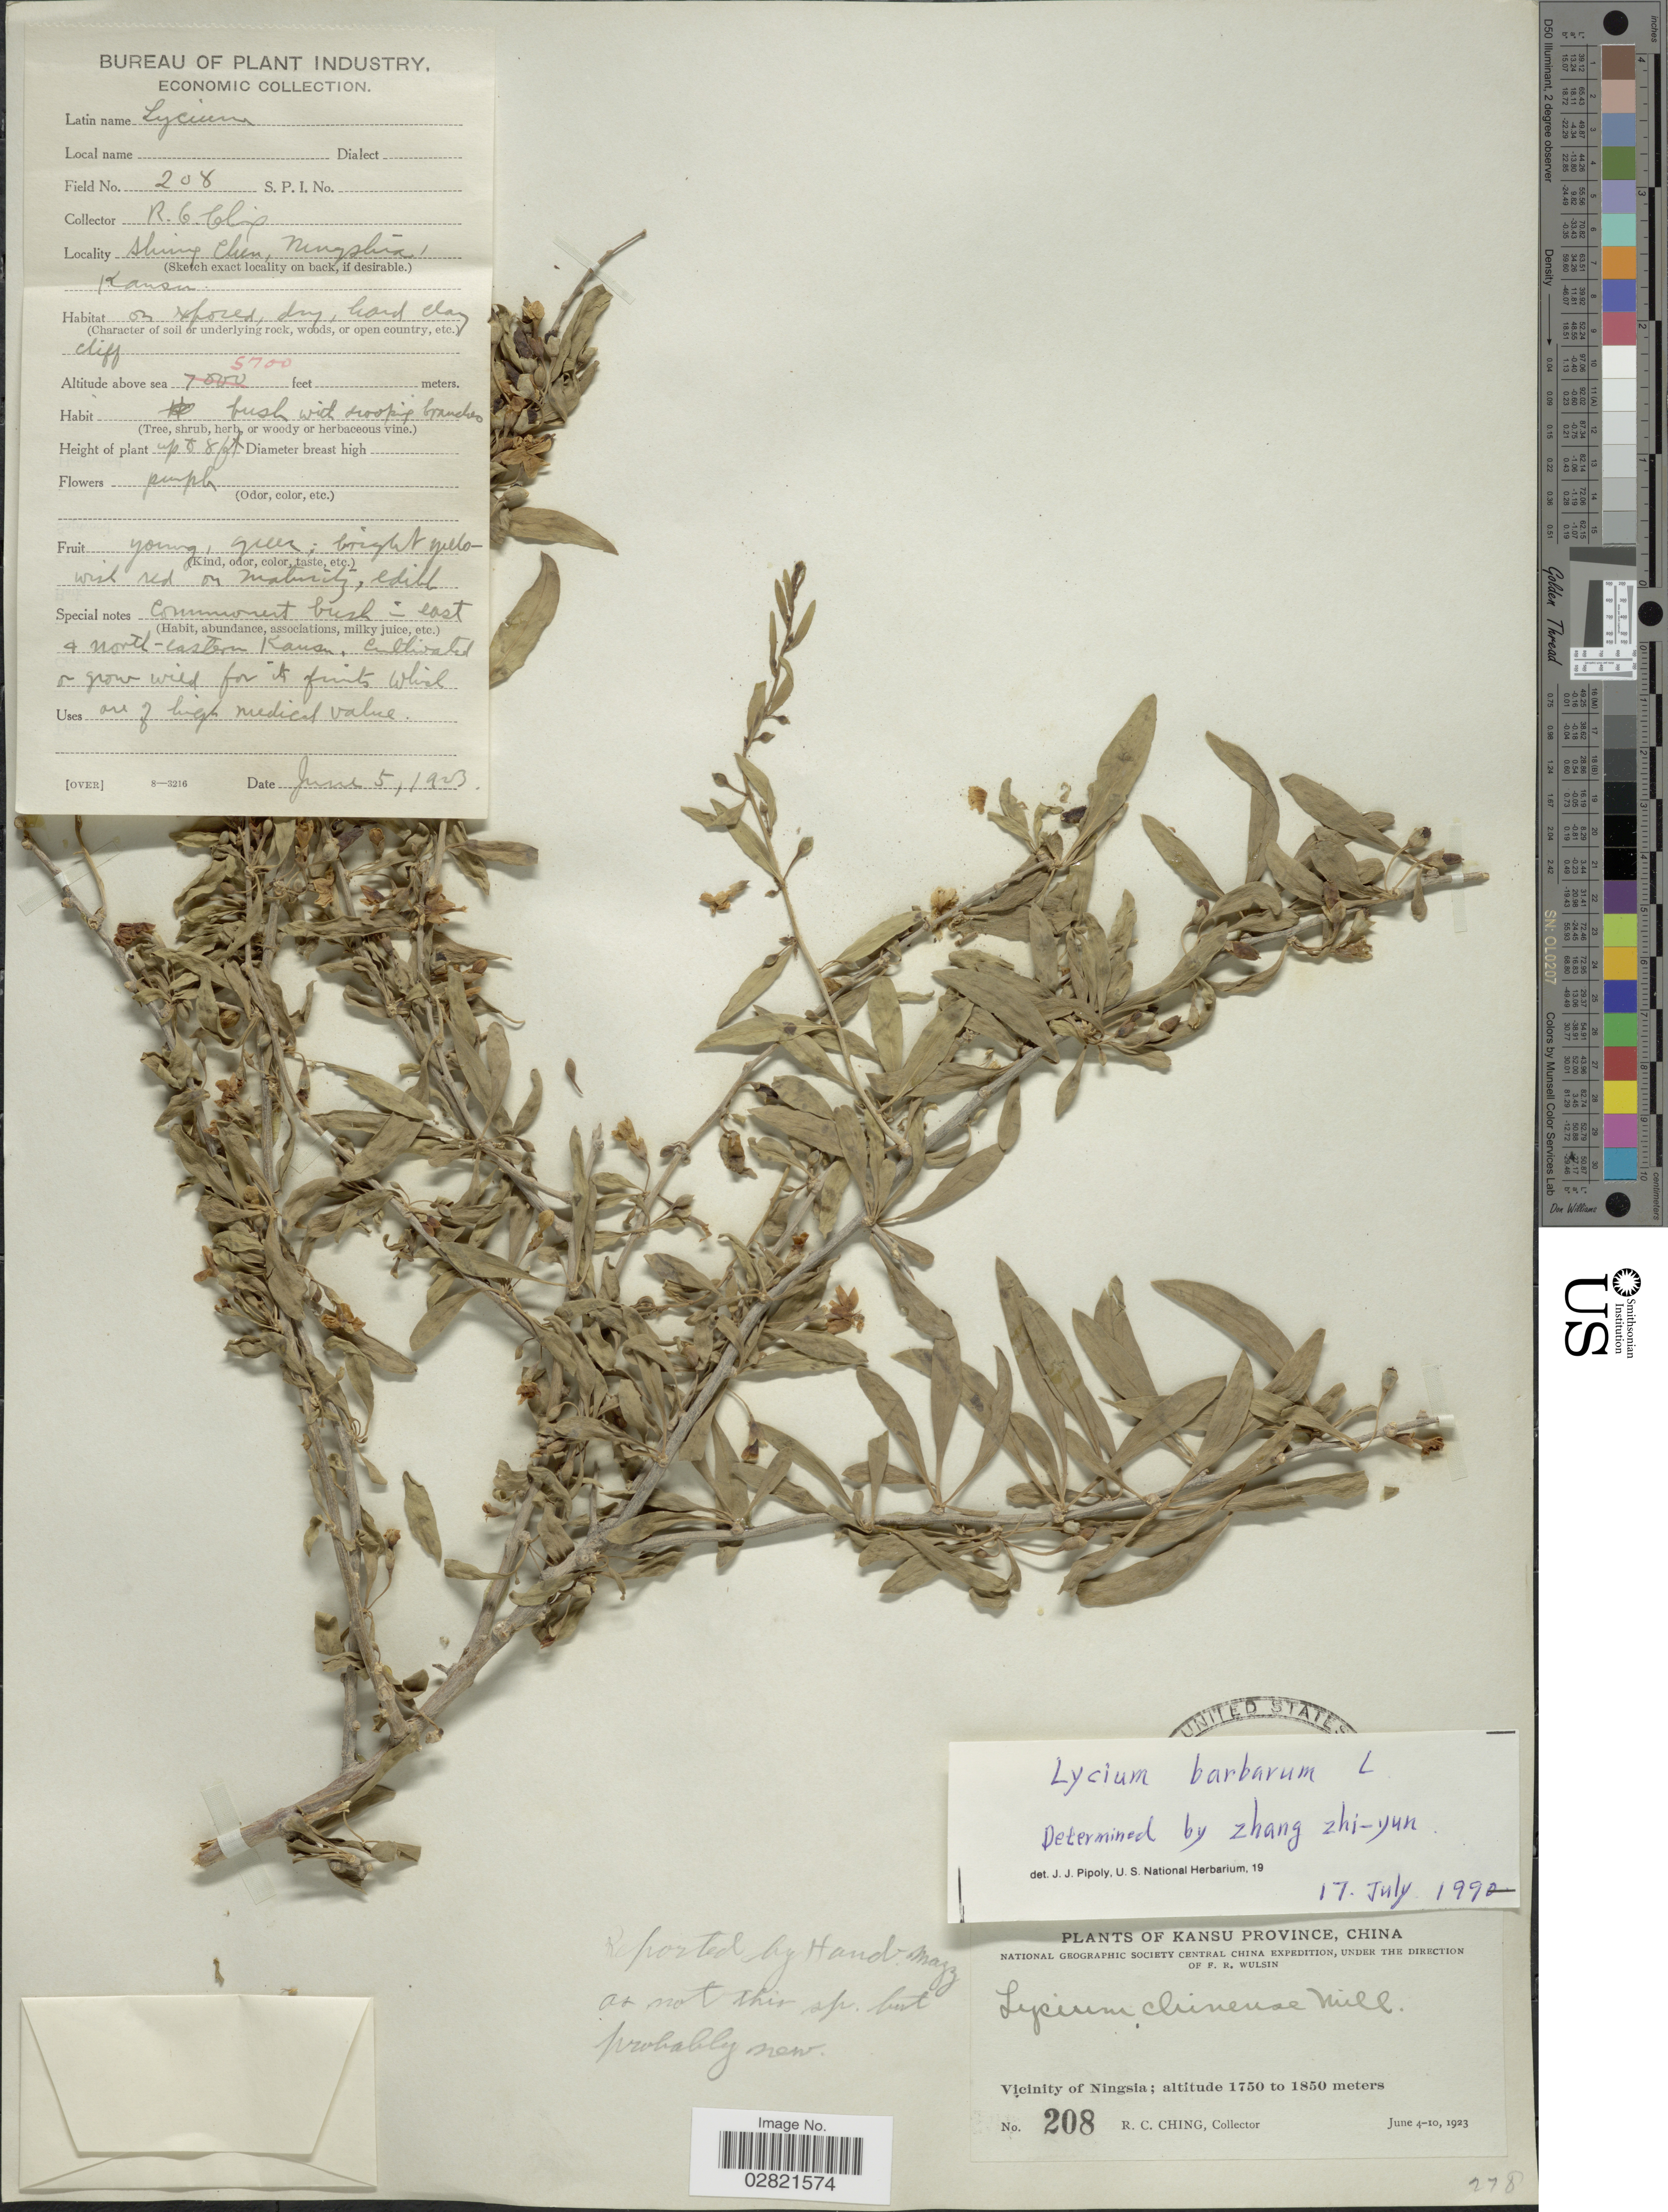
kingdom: Plantae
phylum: Tracheophyta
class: Magnoliopsida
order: Solanales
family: Solanaceae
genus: Lycium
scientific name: Lycium chinense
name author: Mill.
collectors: R. C. Ching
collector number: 208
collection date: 1923-06-05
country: China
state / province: Gansu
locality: Kansu Province. vicinity of Ningsia. Shing Chen, Ningshia, Kansu.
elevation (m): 1737